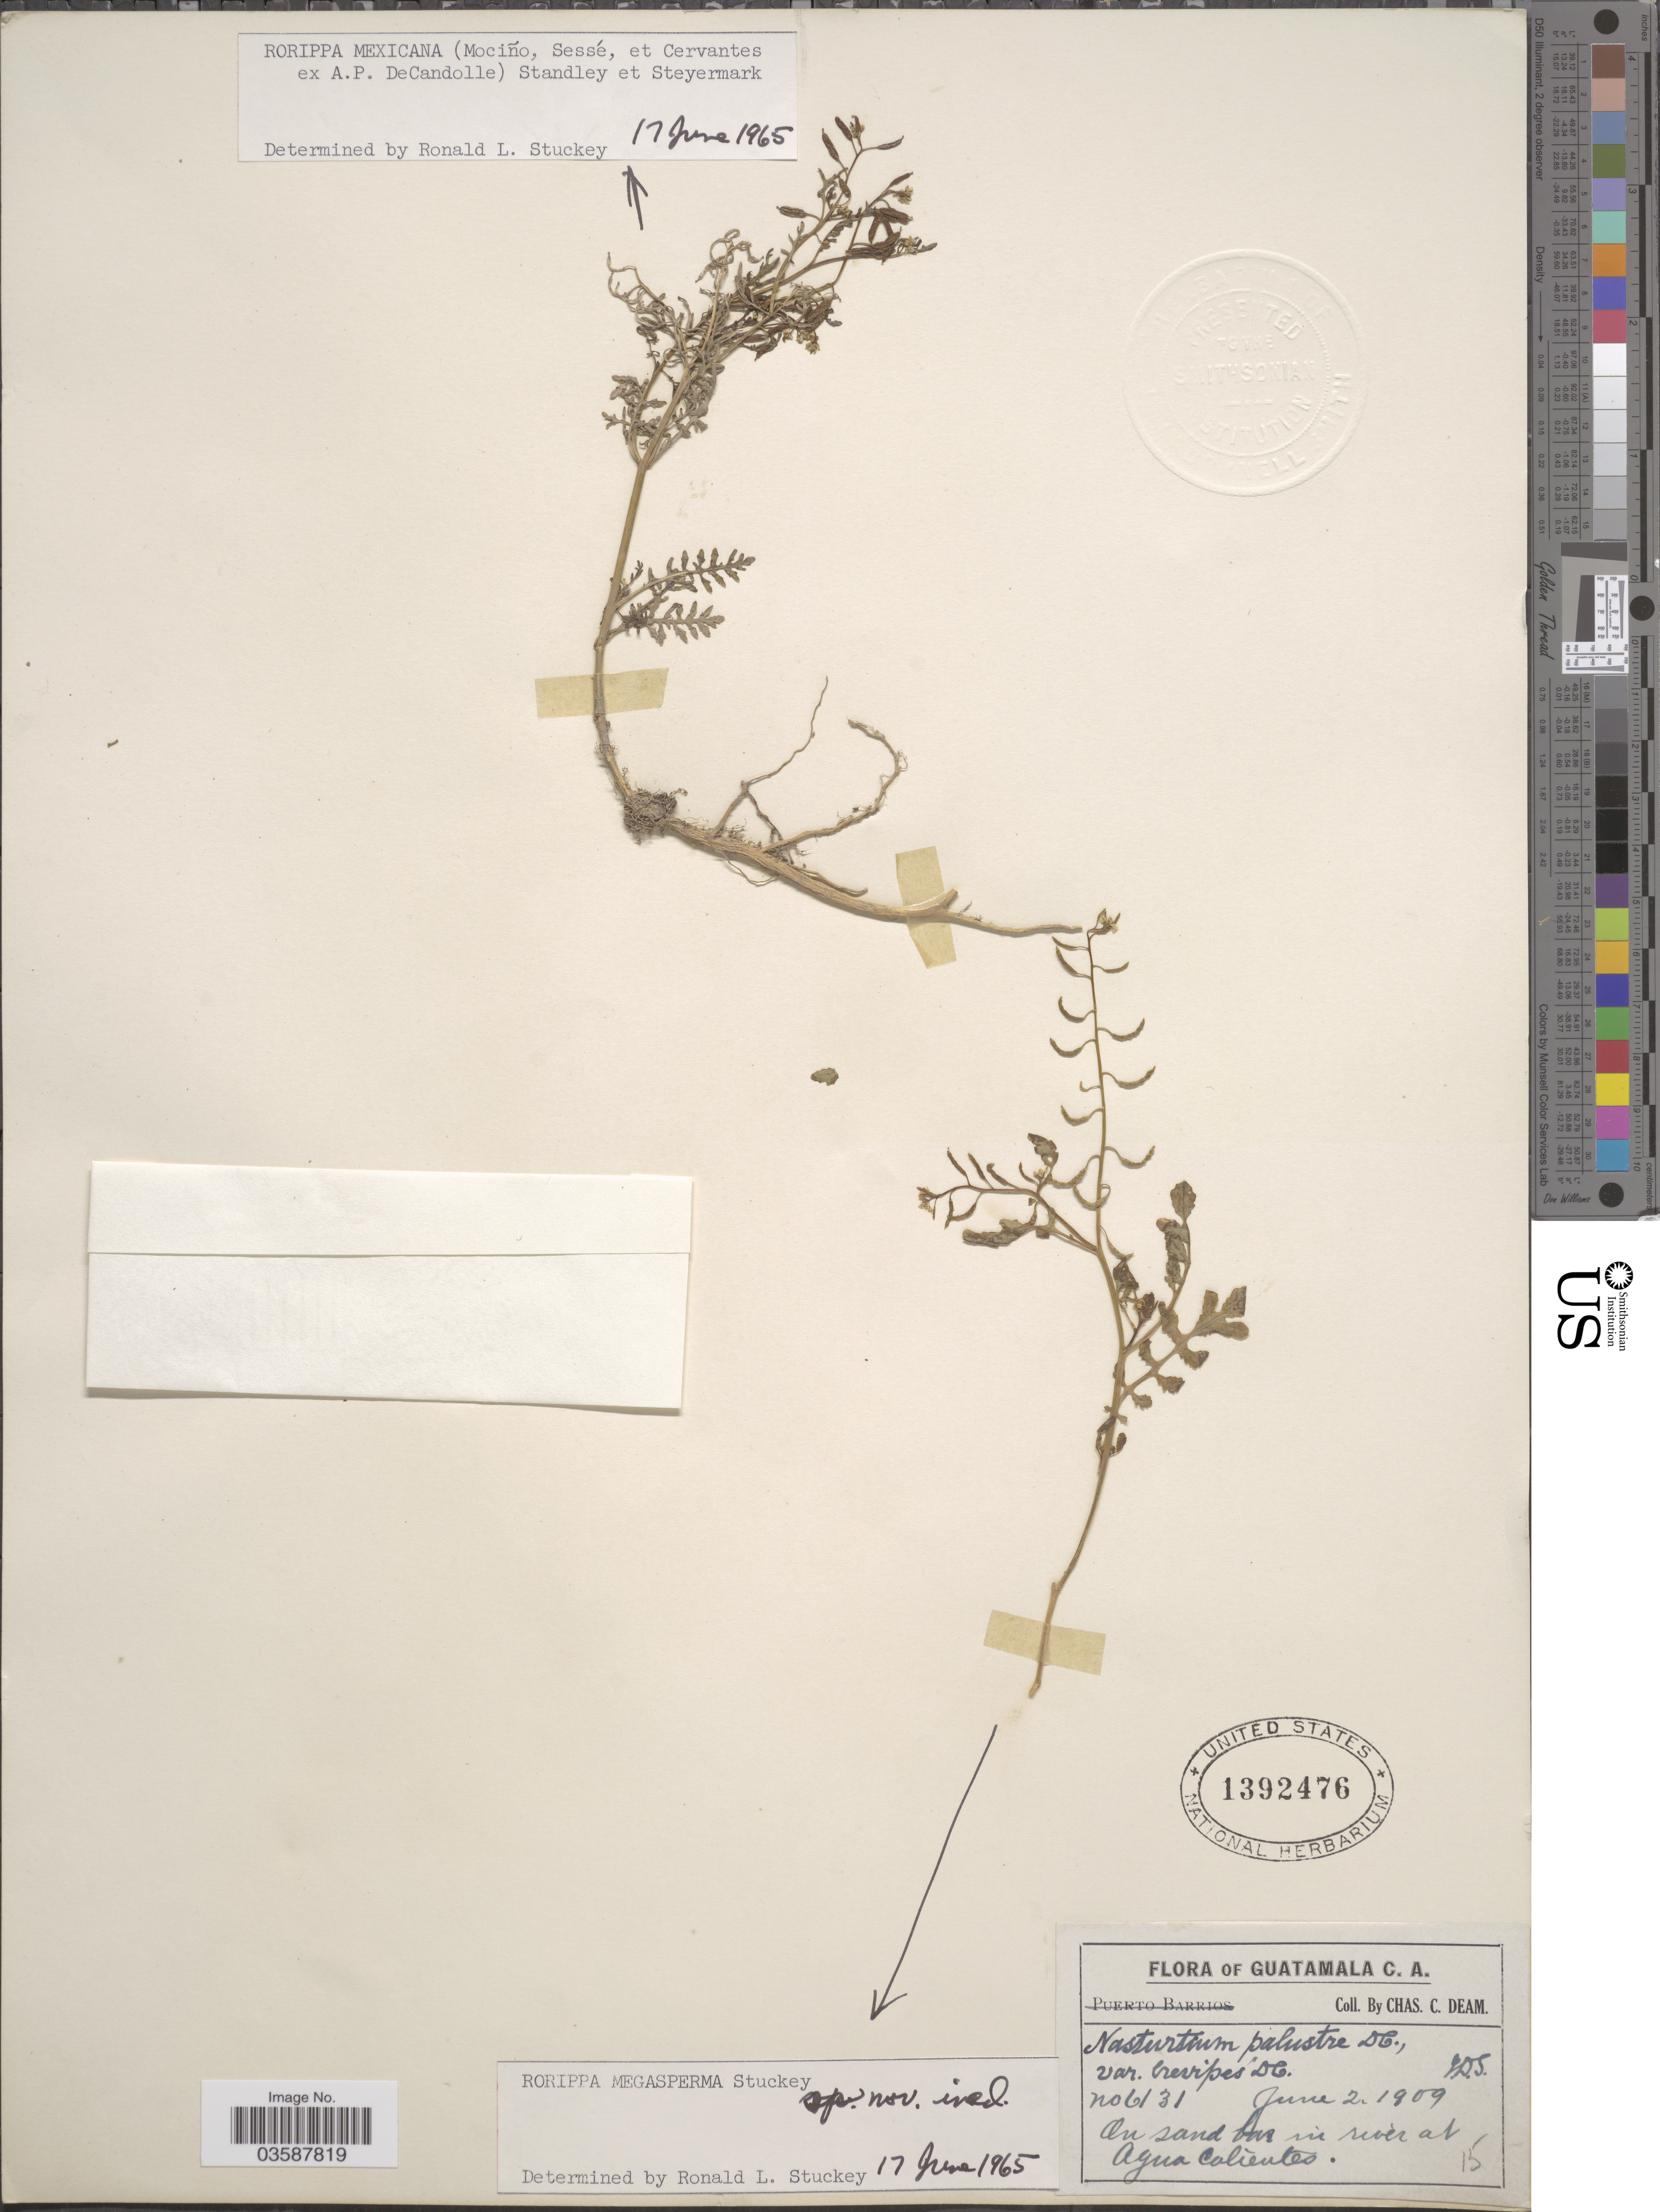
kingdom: Plantae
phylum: Tracheophyta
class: Magnoliopsida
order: Brassicales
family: Brassicaceae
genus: Rorippa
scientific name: Rorippa megasperma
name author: Stuckey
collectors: C. C. Deam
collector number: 15?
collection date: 1909-06-02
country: Guatemala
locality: On sandbar in river at Agua Colientes.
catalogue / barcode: US 1392476